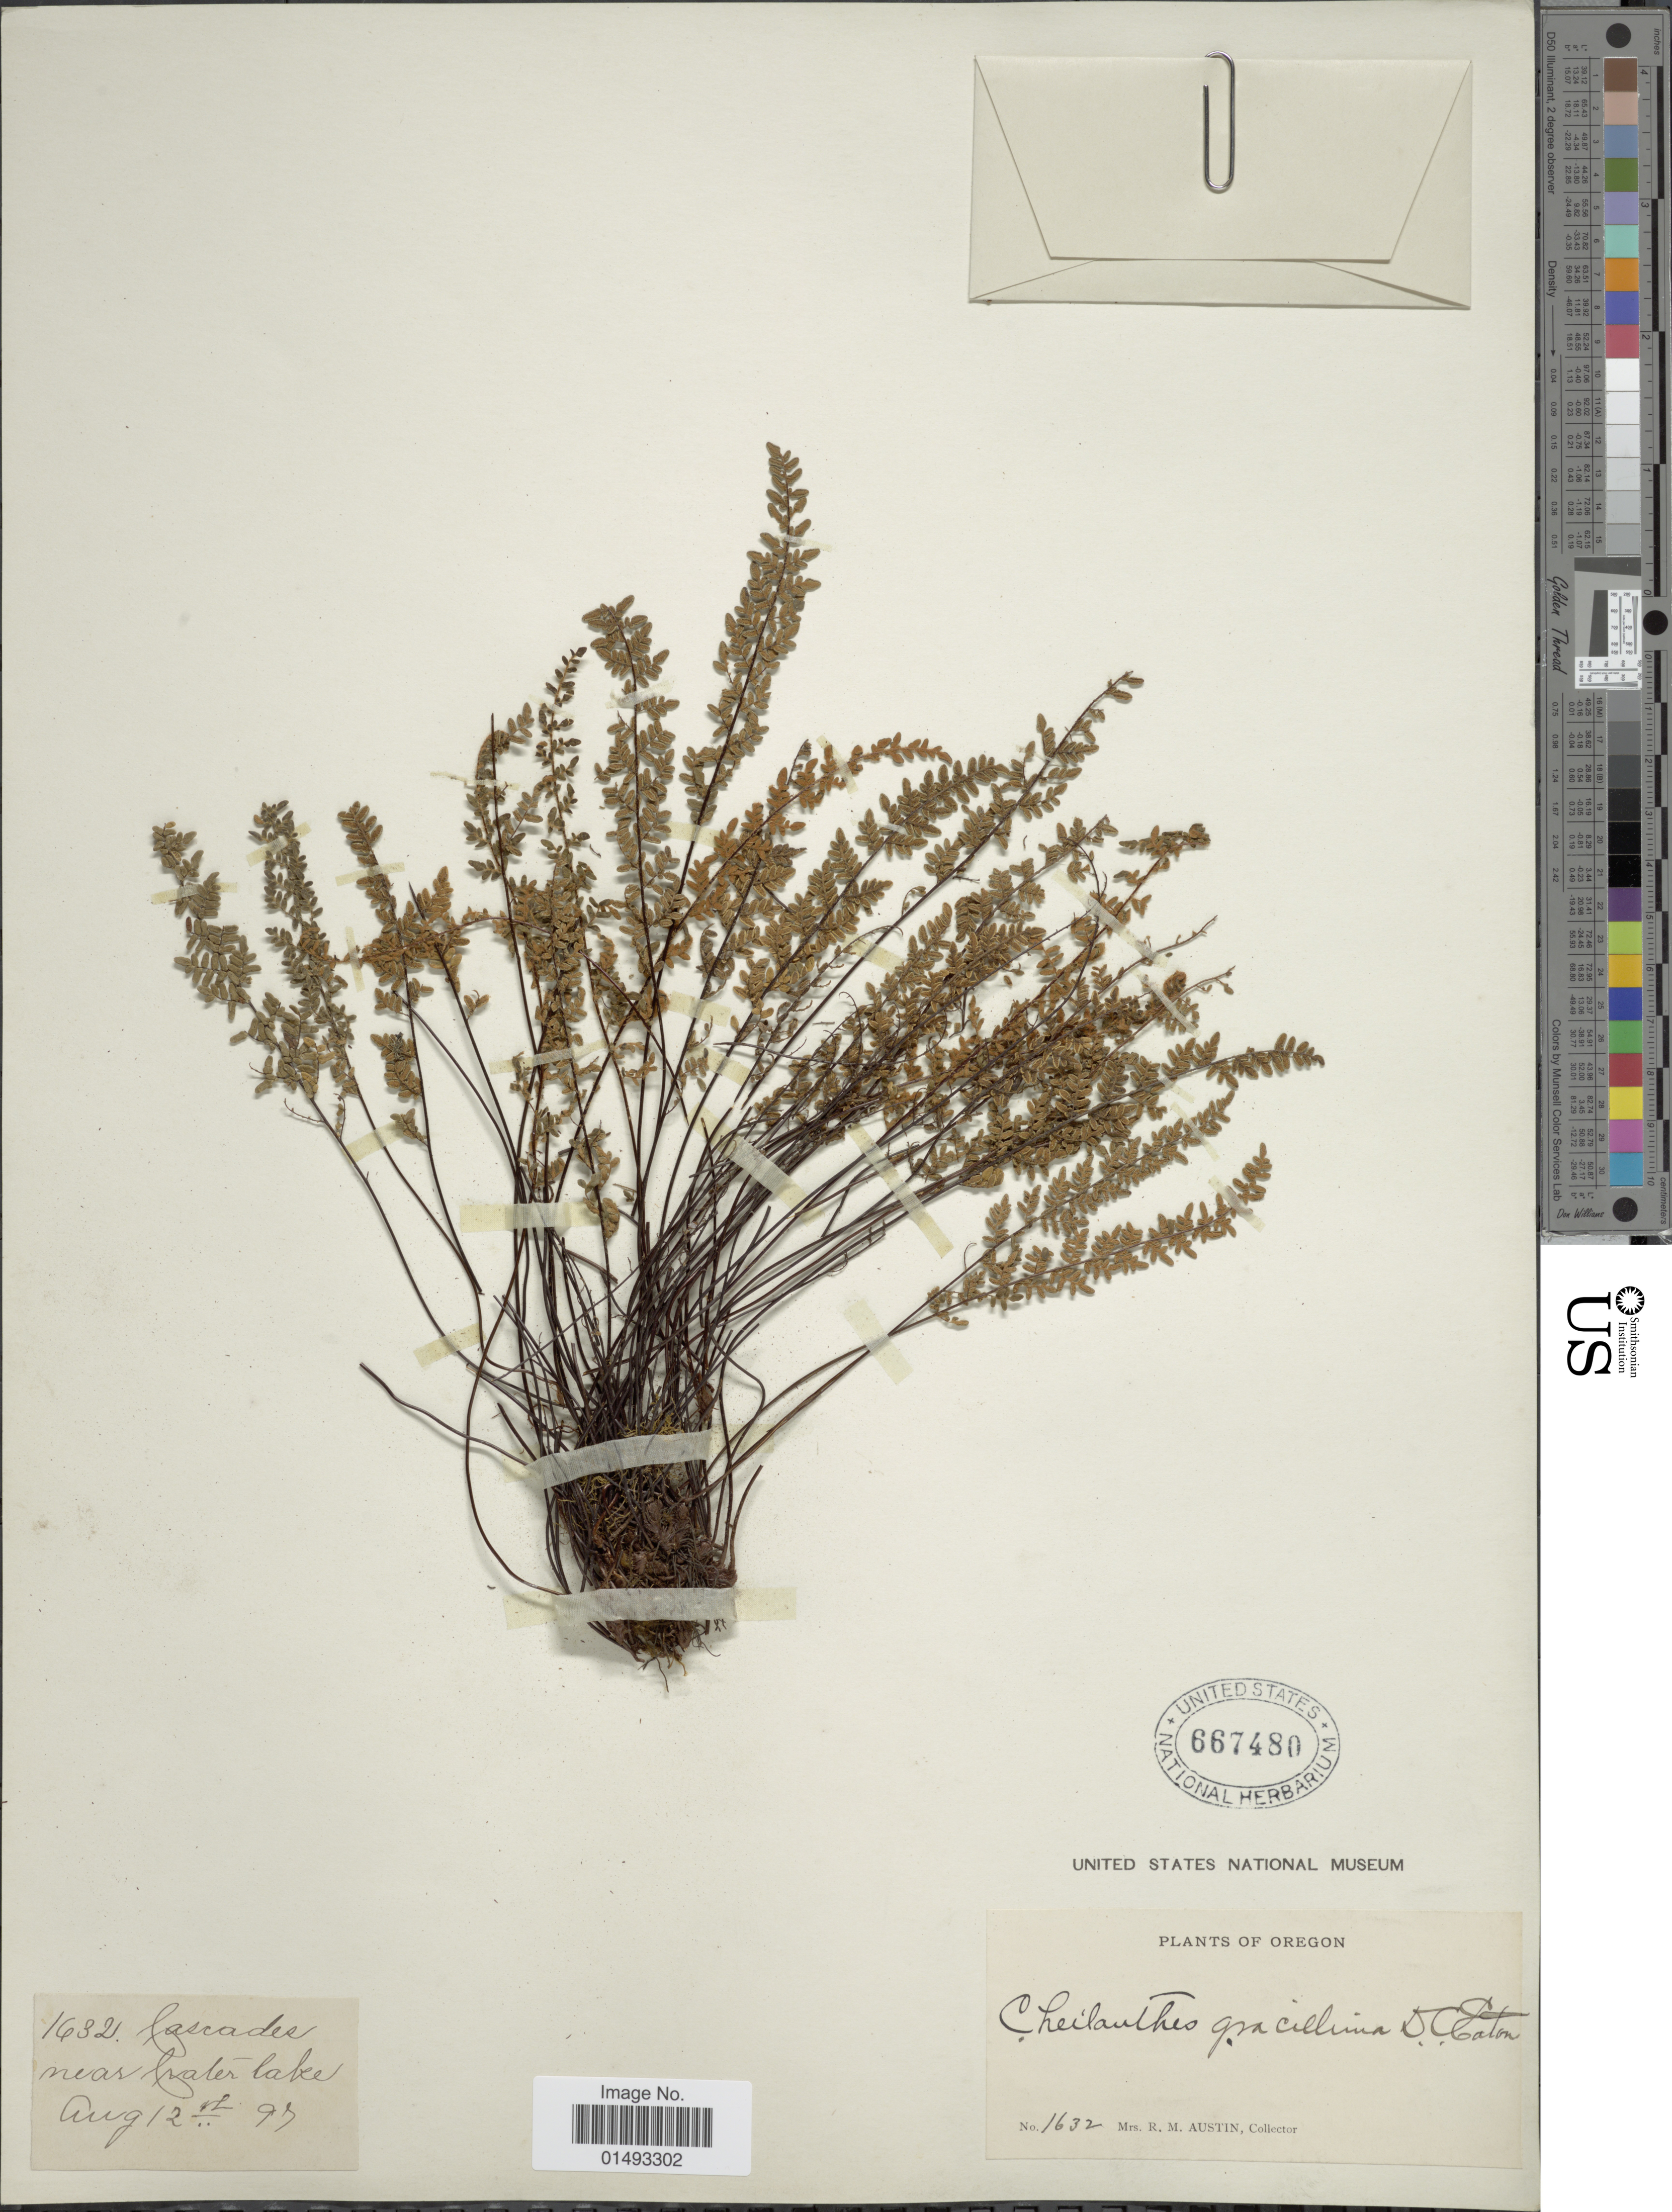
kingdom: Plantae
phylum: Tracheophyta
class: Polypodiopsida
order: Polypodiales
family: Pteridaceae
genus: Myriopteris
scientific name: Myriopteris gracillima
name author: (D.C. Eaton) J. Sm.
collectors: R. Austin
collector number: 1632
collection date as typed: Transcribed d/m/y: 12/8/97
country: United States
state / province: Oregon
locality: Cascades near Crater Lake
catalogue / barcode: US 667480